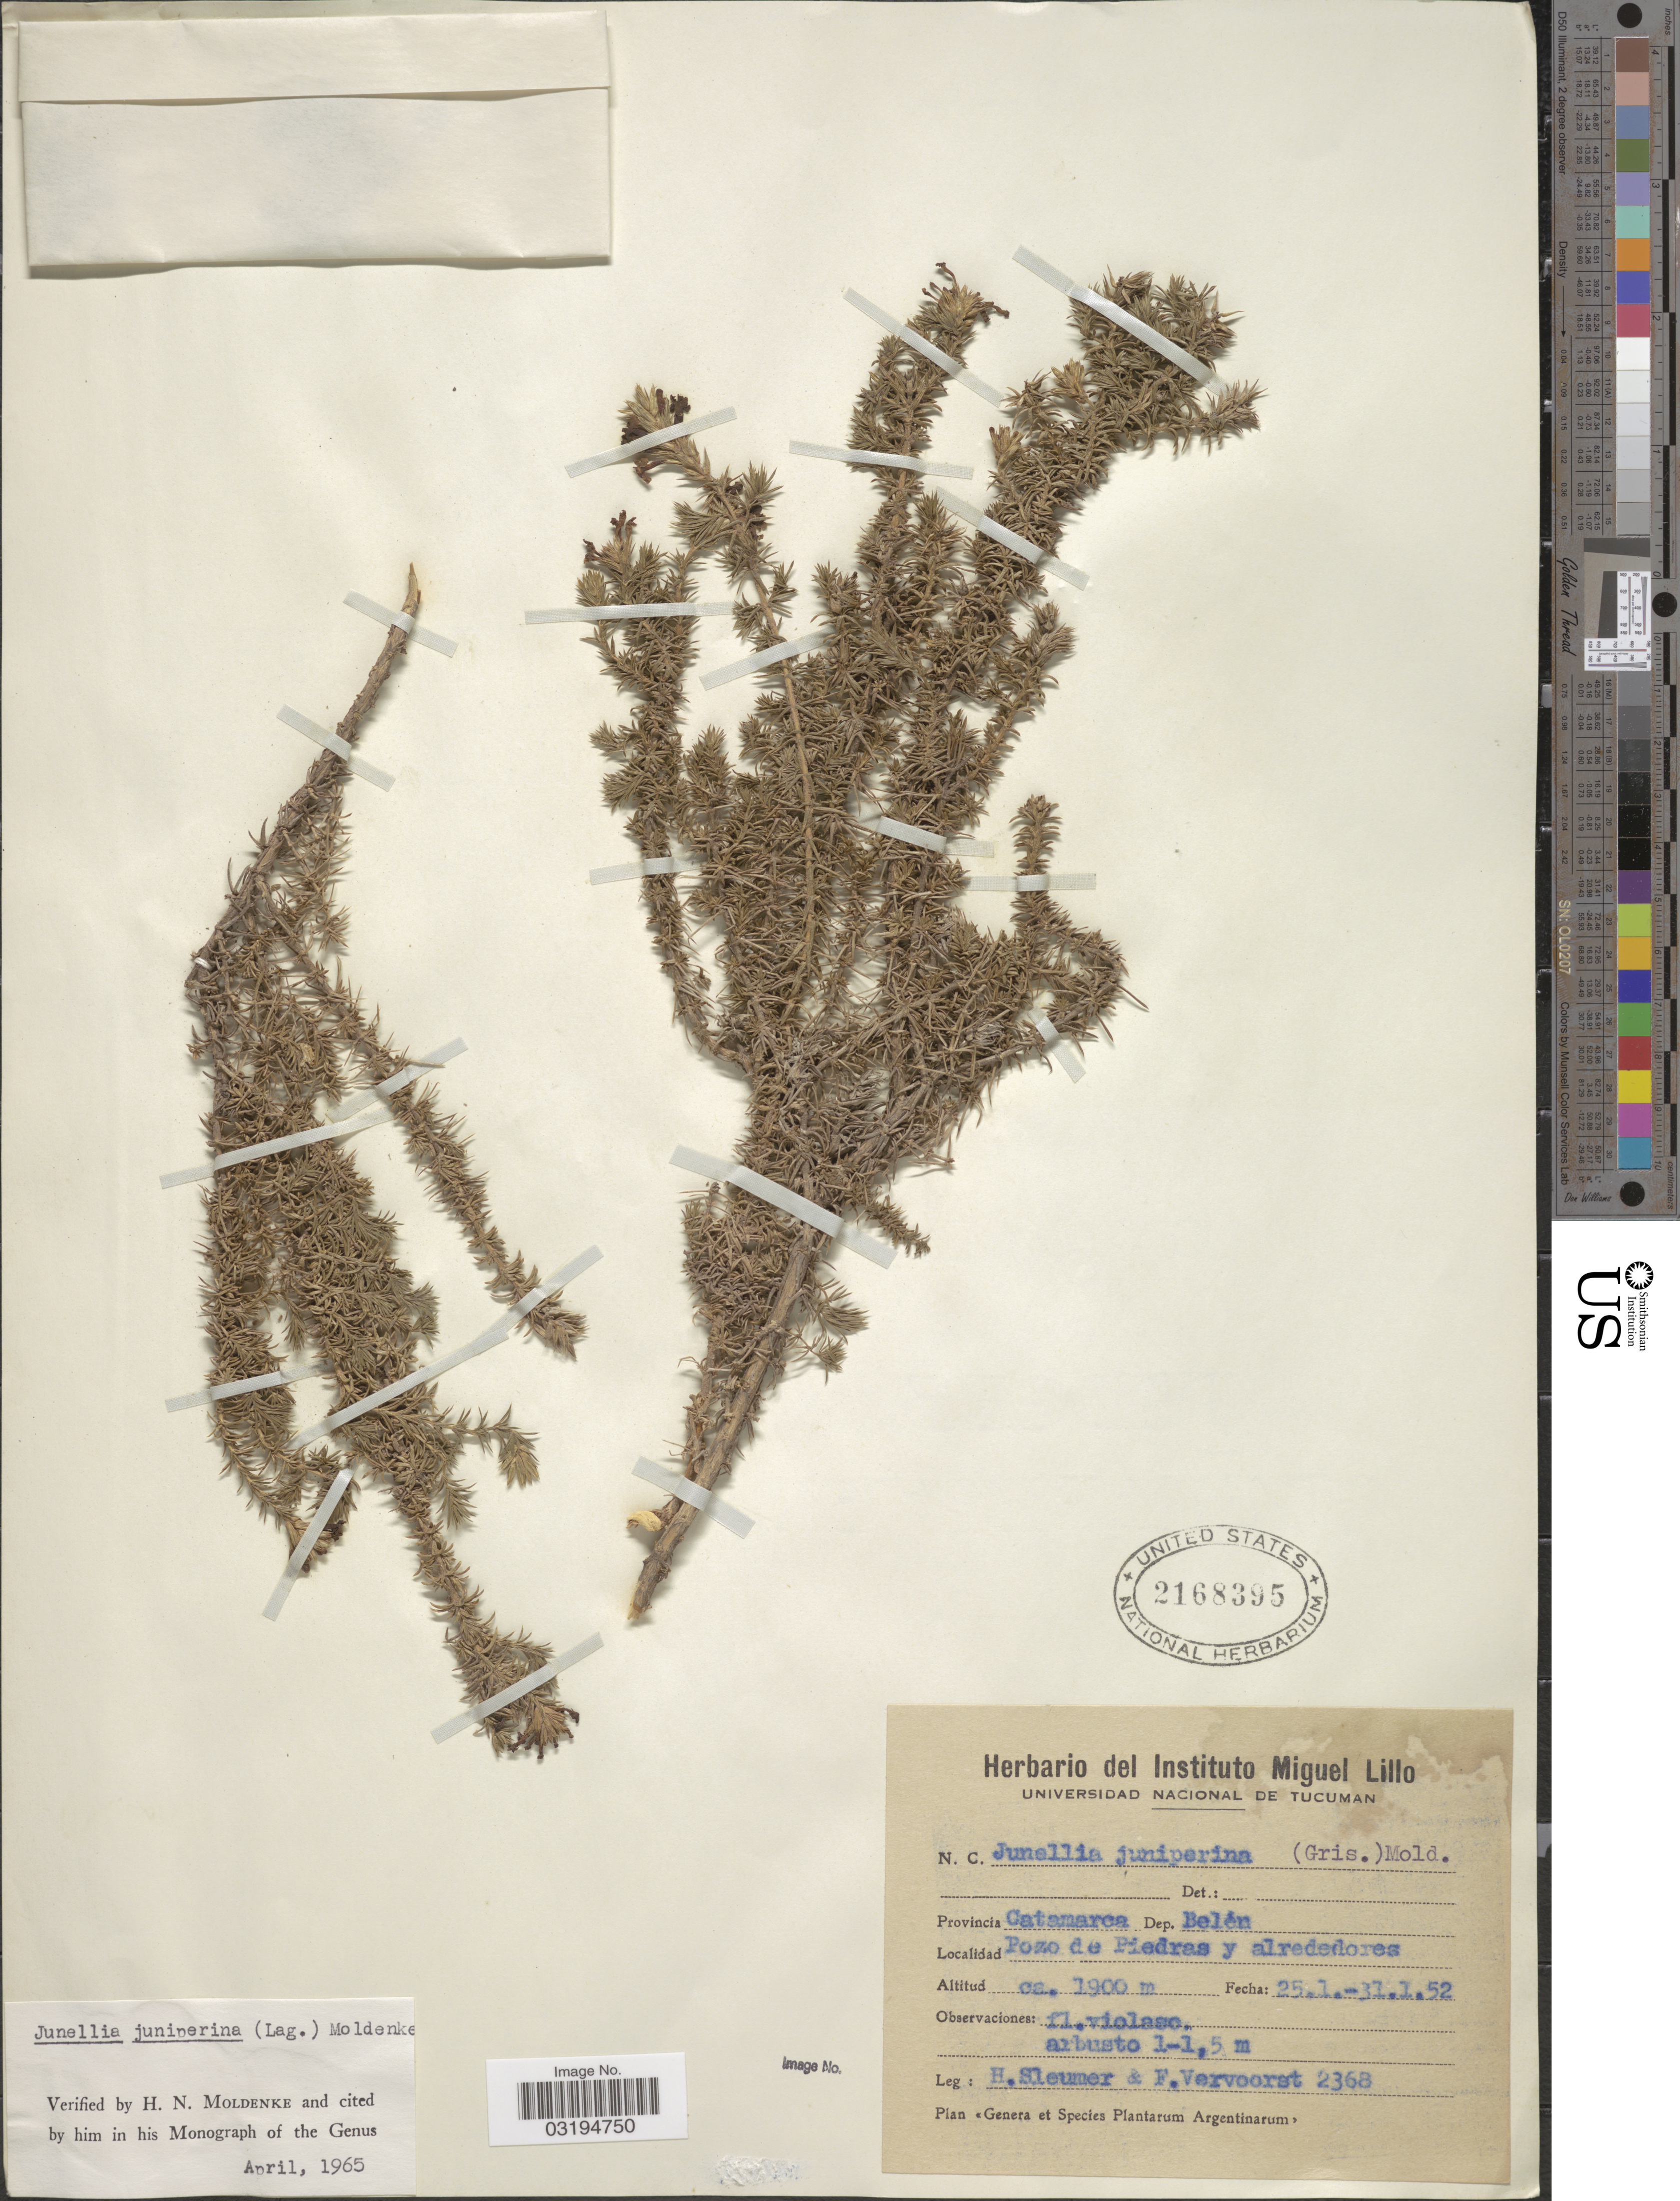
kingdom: Plantae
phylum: Tracheophyta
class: Magnoliopsida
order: Lamiales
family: Verbenaceae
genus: Junellia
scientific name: Junellia juniperina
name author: (Lag.) Moldenke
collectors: H. O. Sleumer & F. Vervoorst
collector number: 2368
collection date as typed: Transcribed d/m/y: 25/1/52 to 31/1/52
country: Argentina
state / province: Catamarca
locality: Dep. Belén. Pozo de Piedras y alrededores.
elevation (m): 1900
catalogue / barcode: US 2168395